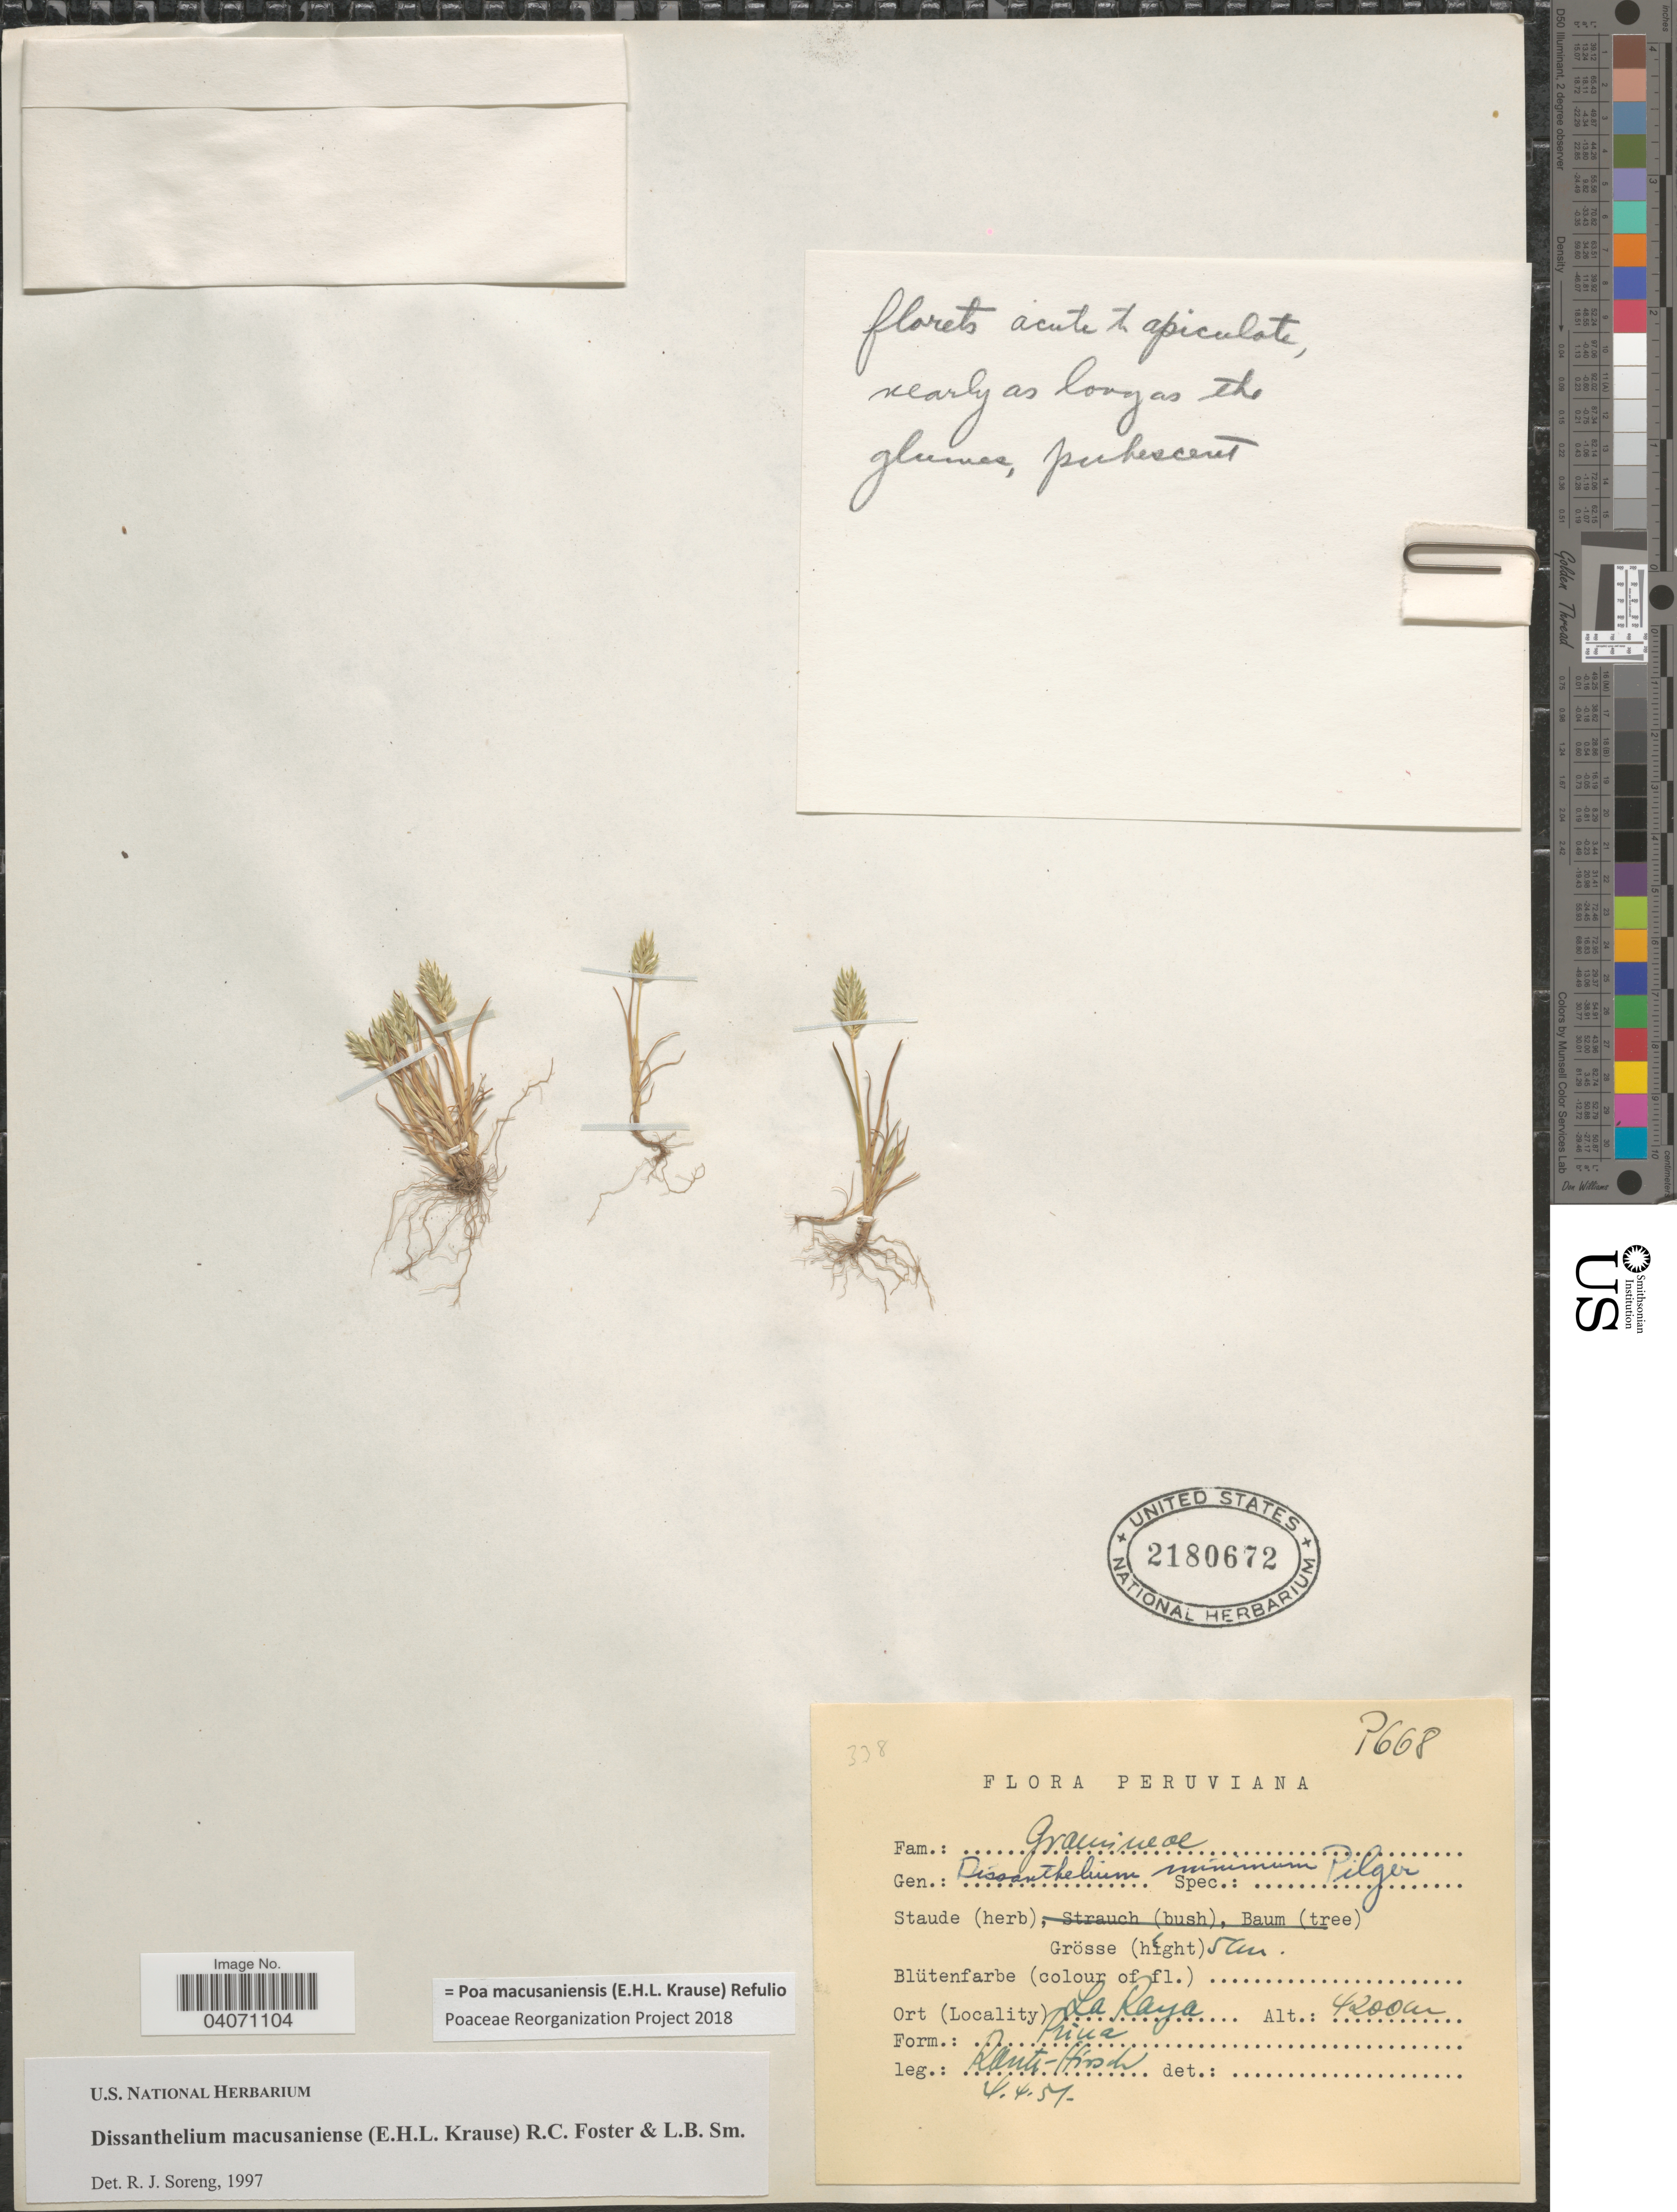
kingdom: Plantae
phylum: Tracheophyta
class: Liliopsida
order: Poales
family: Poaceae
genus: Poa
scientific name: Poa macusaniensis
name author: (E.H.L. Krause) Refulio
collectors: W. Rauh & G. Hirsch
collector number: P668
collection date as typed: Transcribed d/m/y: 4/4/51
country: Peru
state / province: Piura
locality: La Playa.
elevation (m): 4200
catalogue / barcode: US 2180672